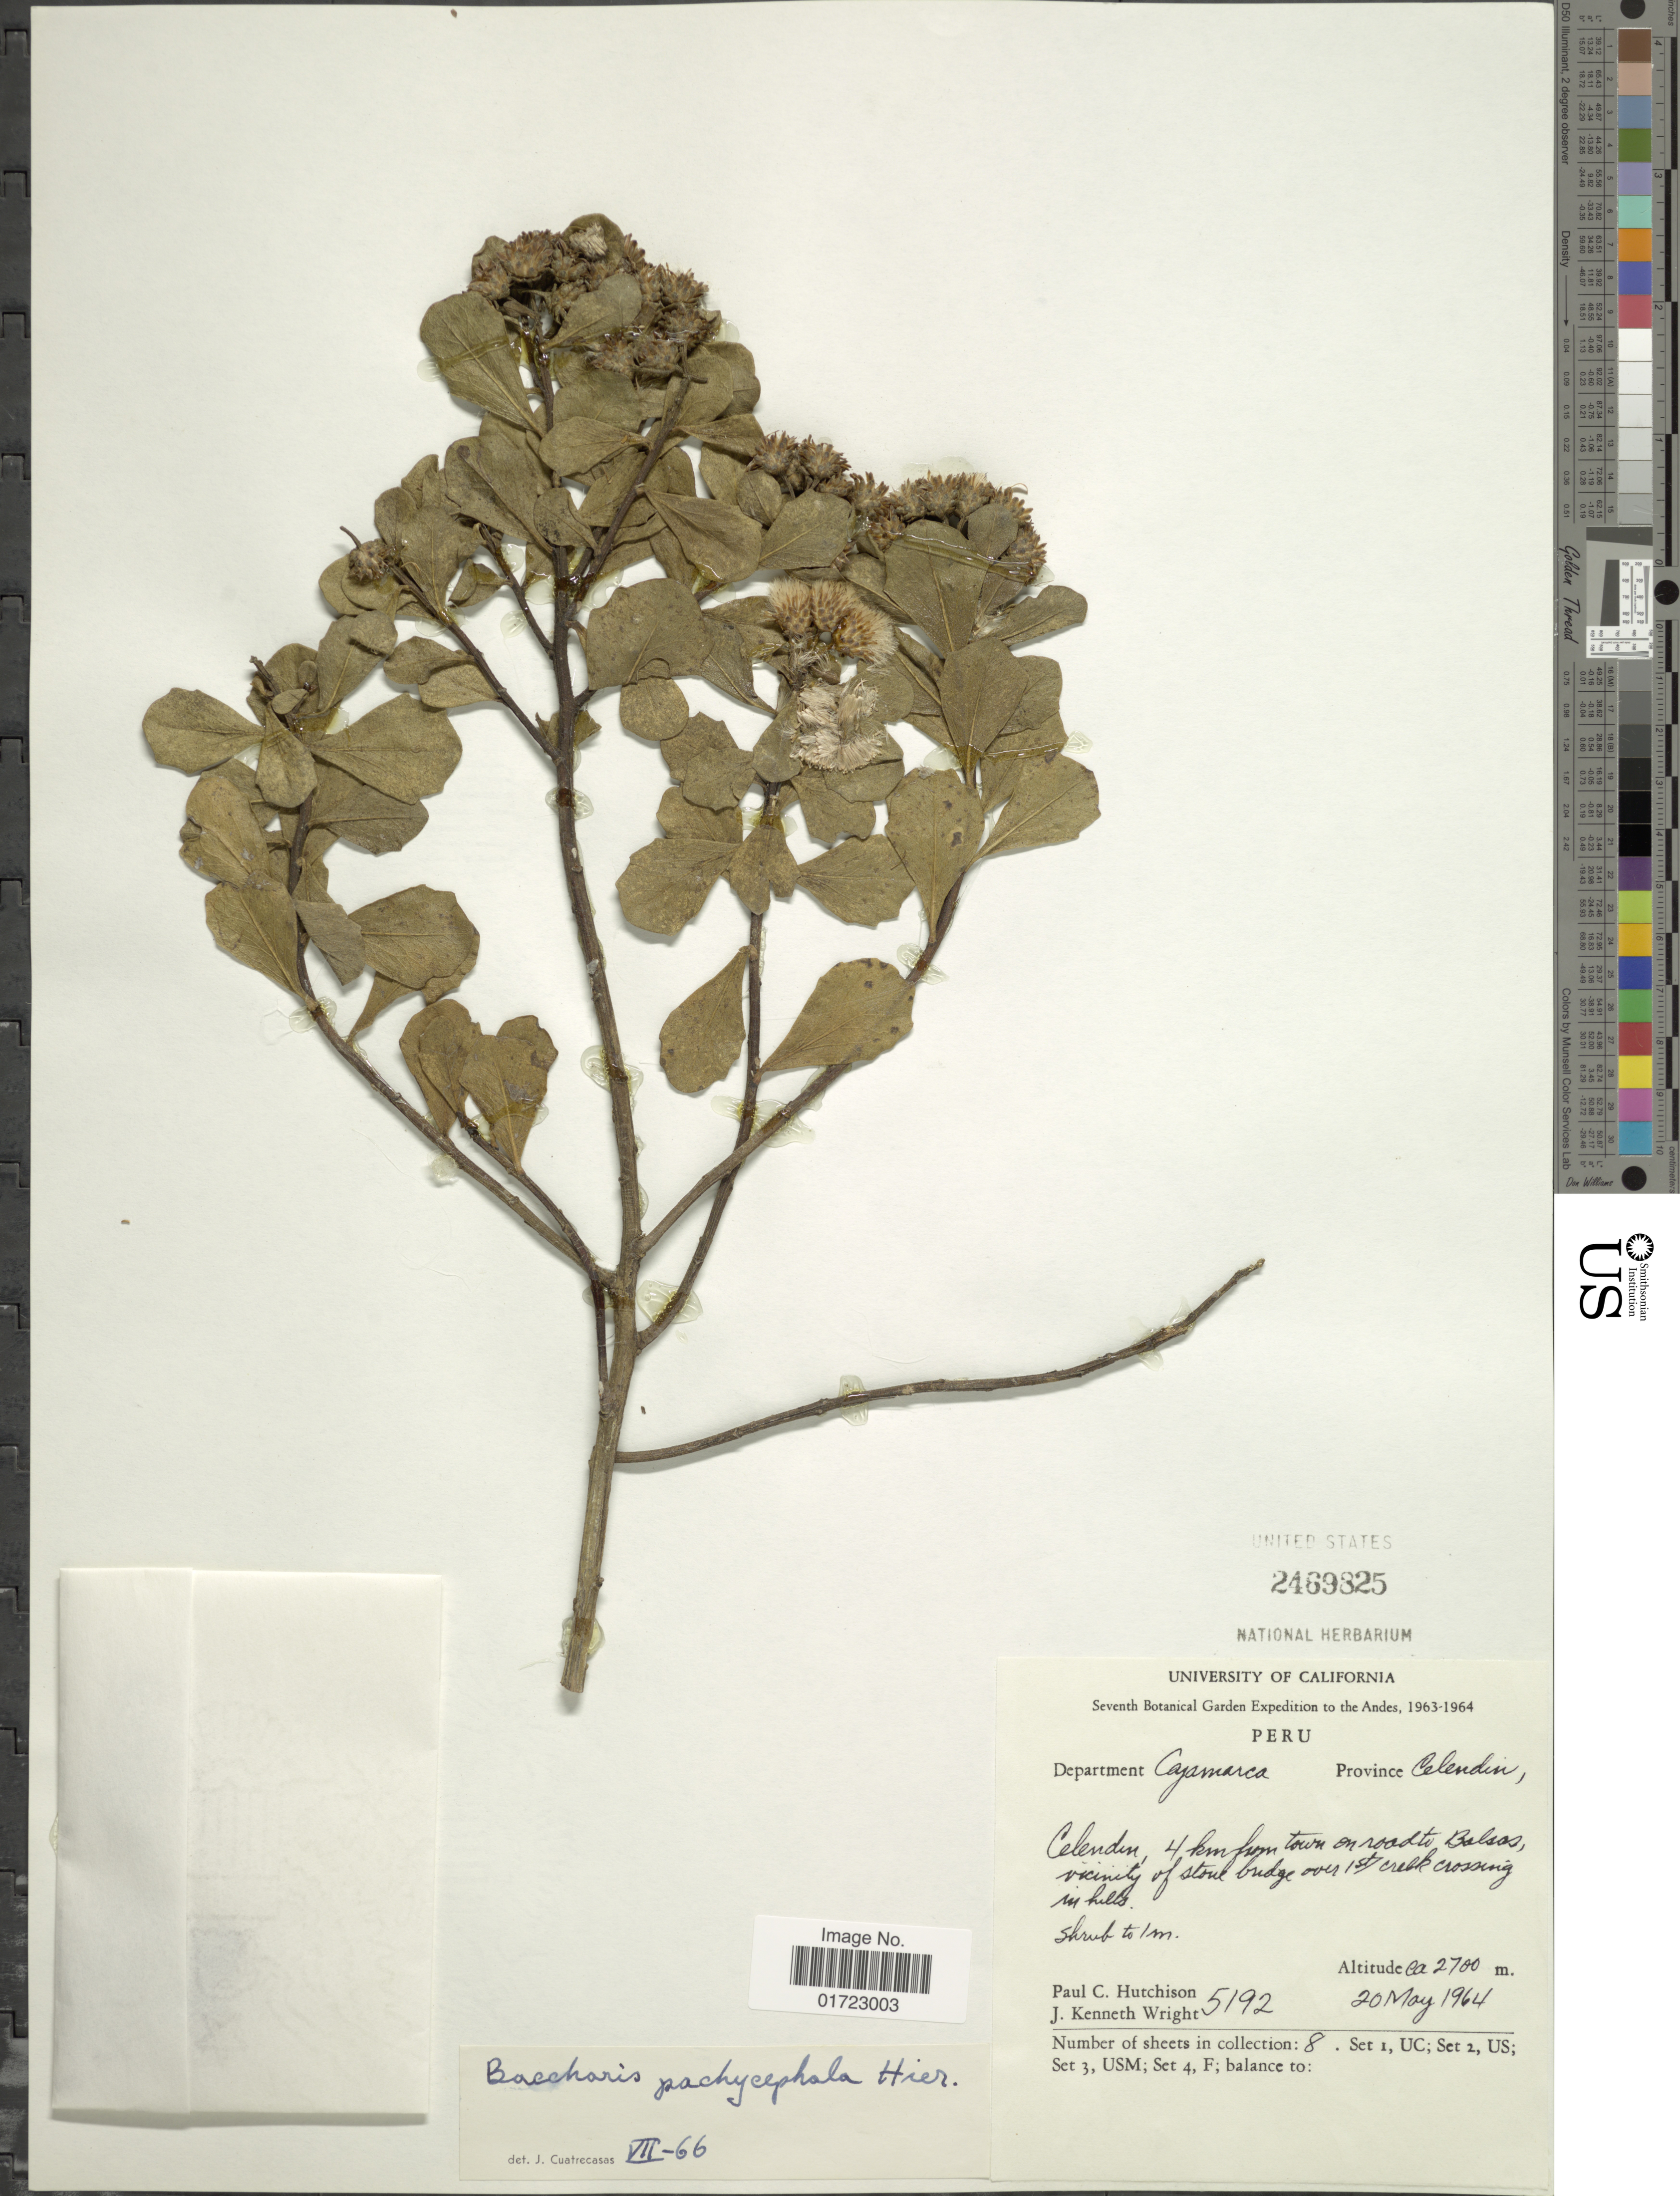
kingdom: Plantae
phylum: Tracheophyta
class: Magnoliopsida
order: Asterales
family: Asteraceae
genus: Baccharis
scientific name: Baccharis pachycephala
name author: Hieron.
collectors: P. C. Hutchison & J. K. Wright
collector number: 5192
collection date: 1964-05-20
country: Peru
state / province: Cajamarca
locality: Celendín, 4 km. from town on road to Balsas, vicinity of stone bridge over 1st creek crossing in hills, Province Celendín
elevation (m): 2700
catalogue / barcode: US 2469825